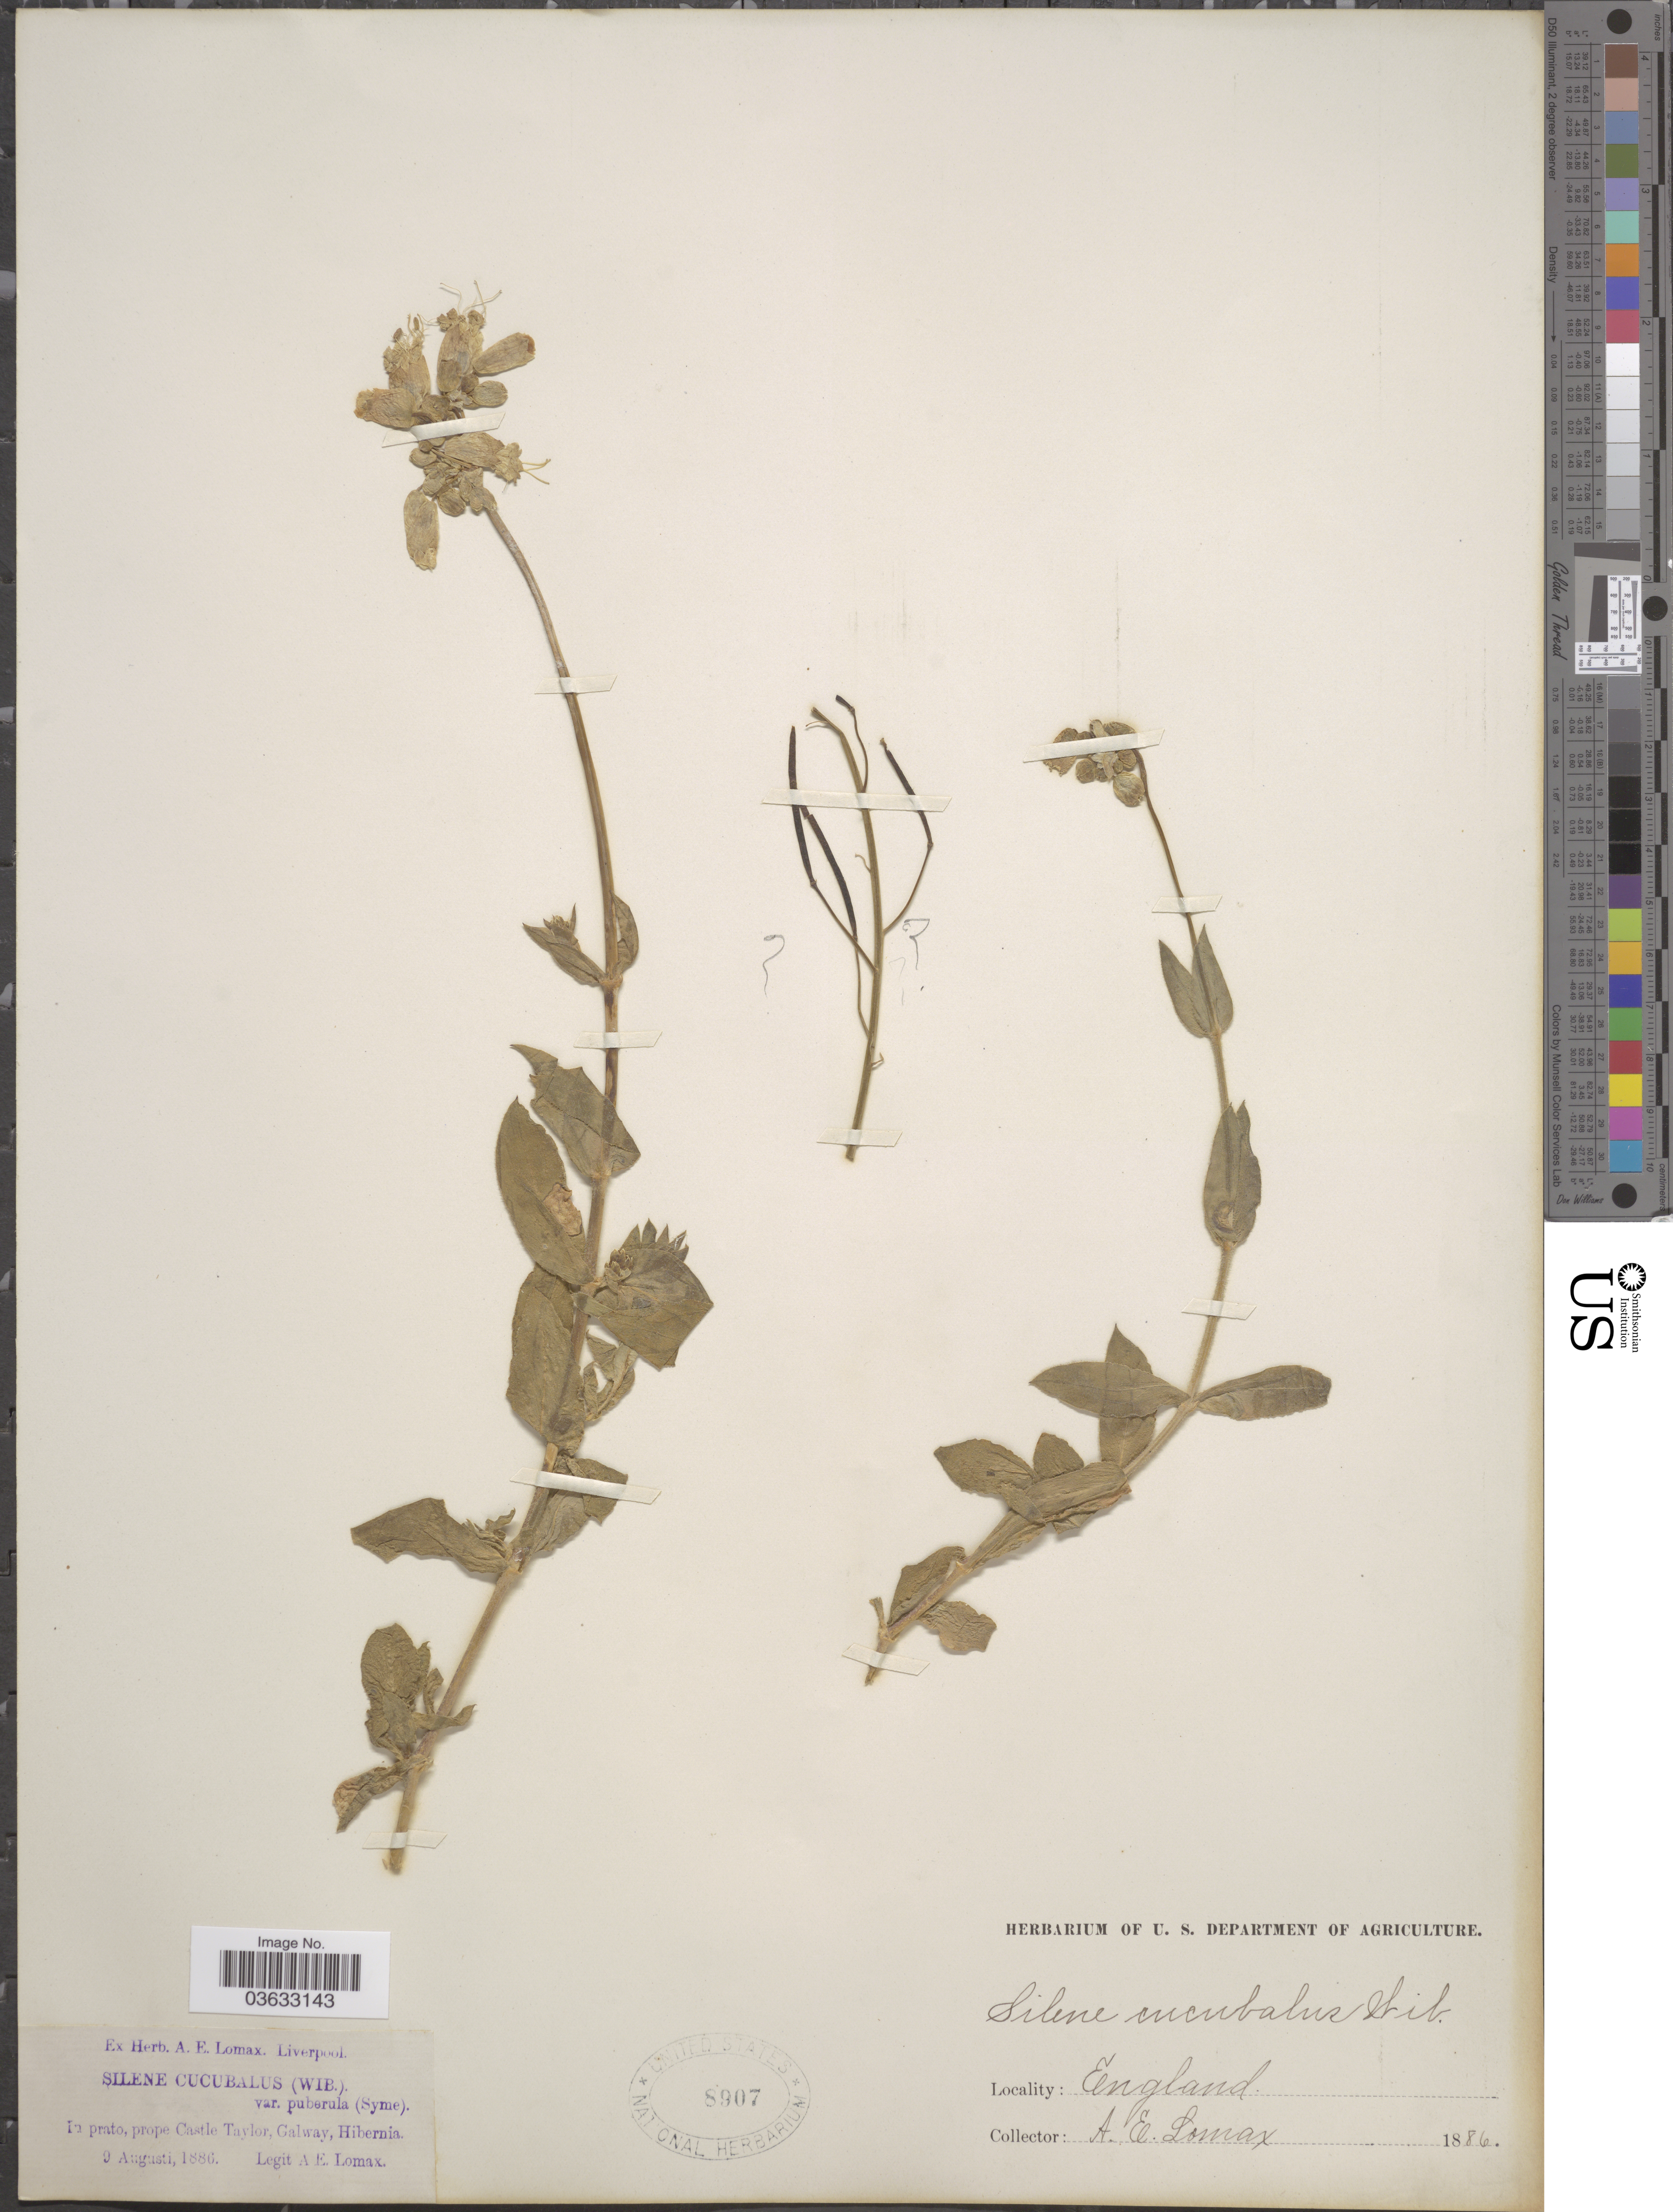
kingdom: Plantae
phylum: Tracheophyta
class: Magnoliopsida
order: Caryophyllales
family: Caryophyllaceae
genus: Silene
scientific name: Silene inflata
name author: Sm.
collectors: A. Lomax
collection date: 1886-08-09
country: United Kingdom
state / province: England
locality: In prato, prope Castle Taylor, Galway, Hibernia.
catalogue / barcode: US 8907